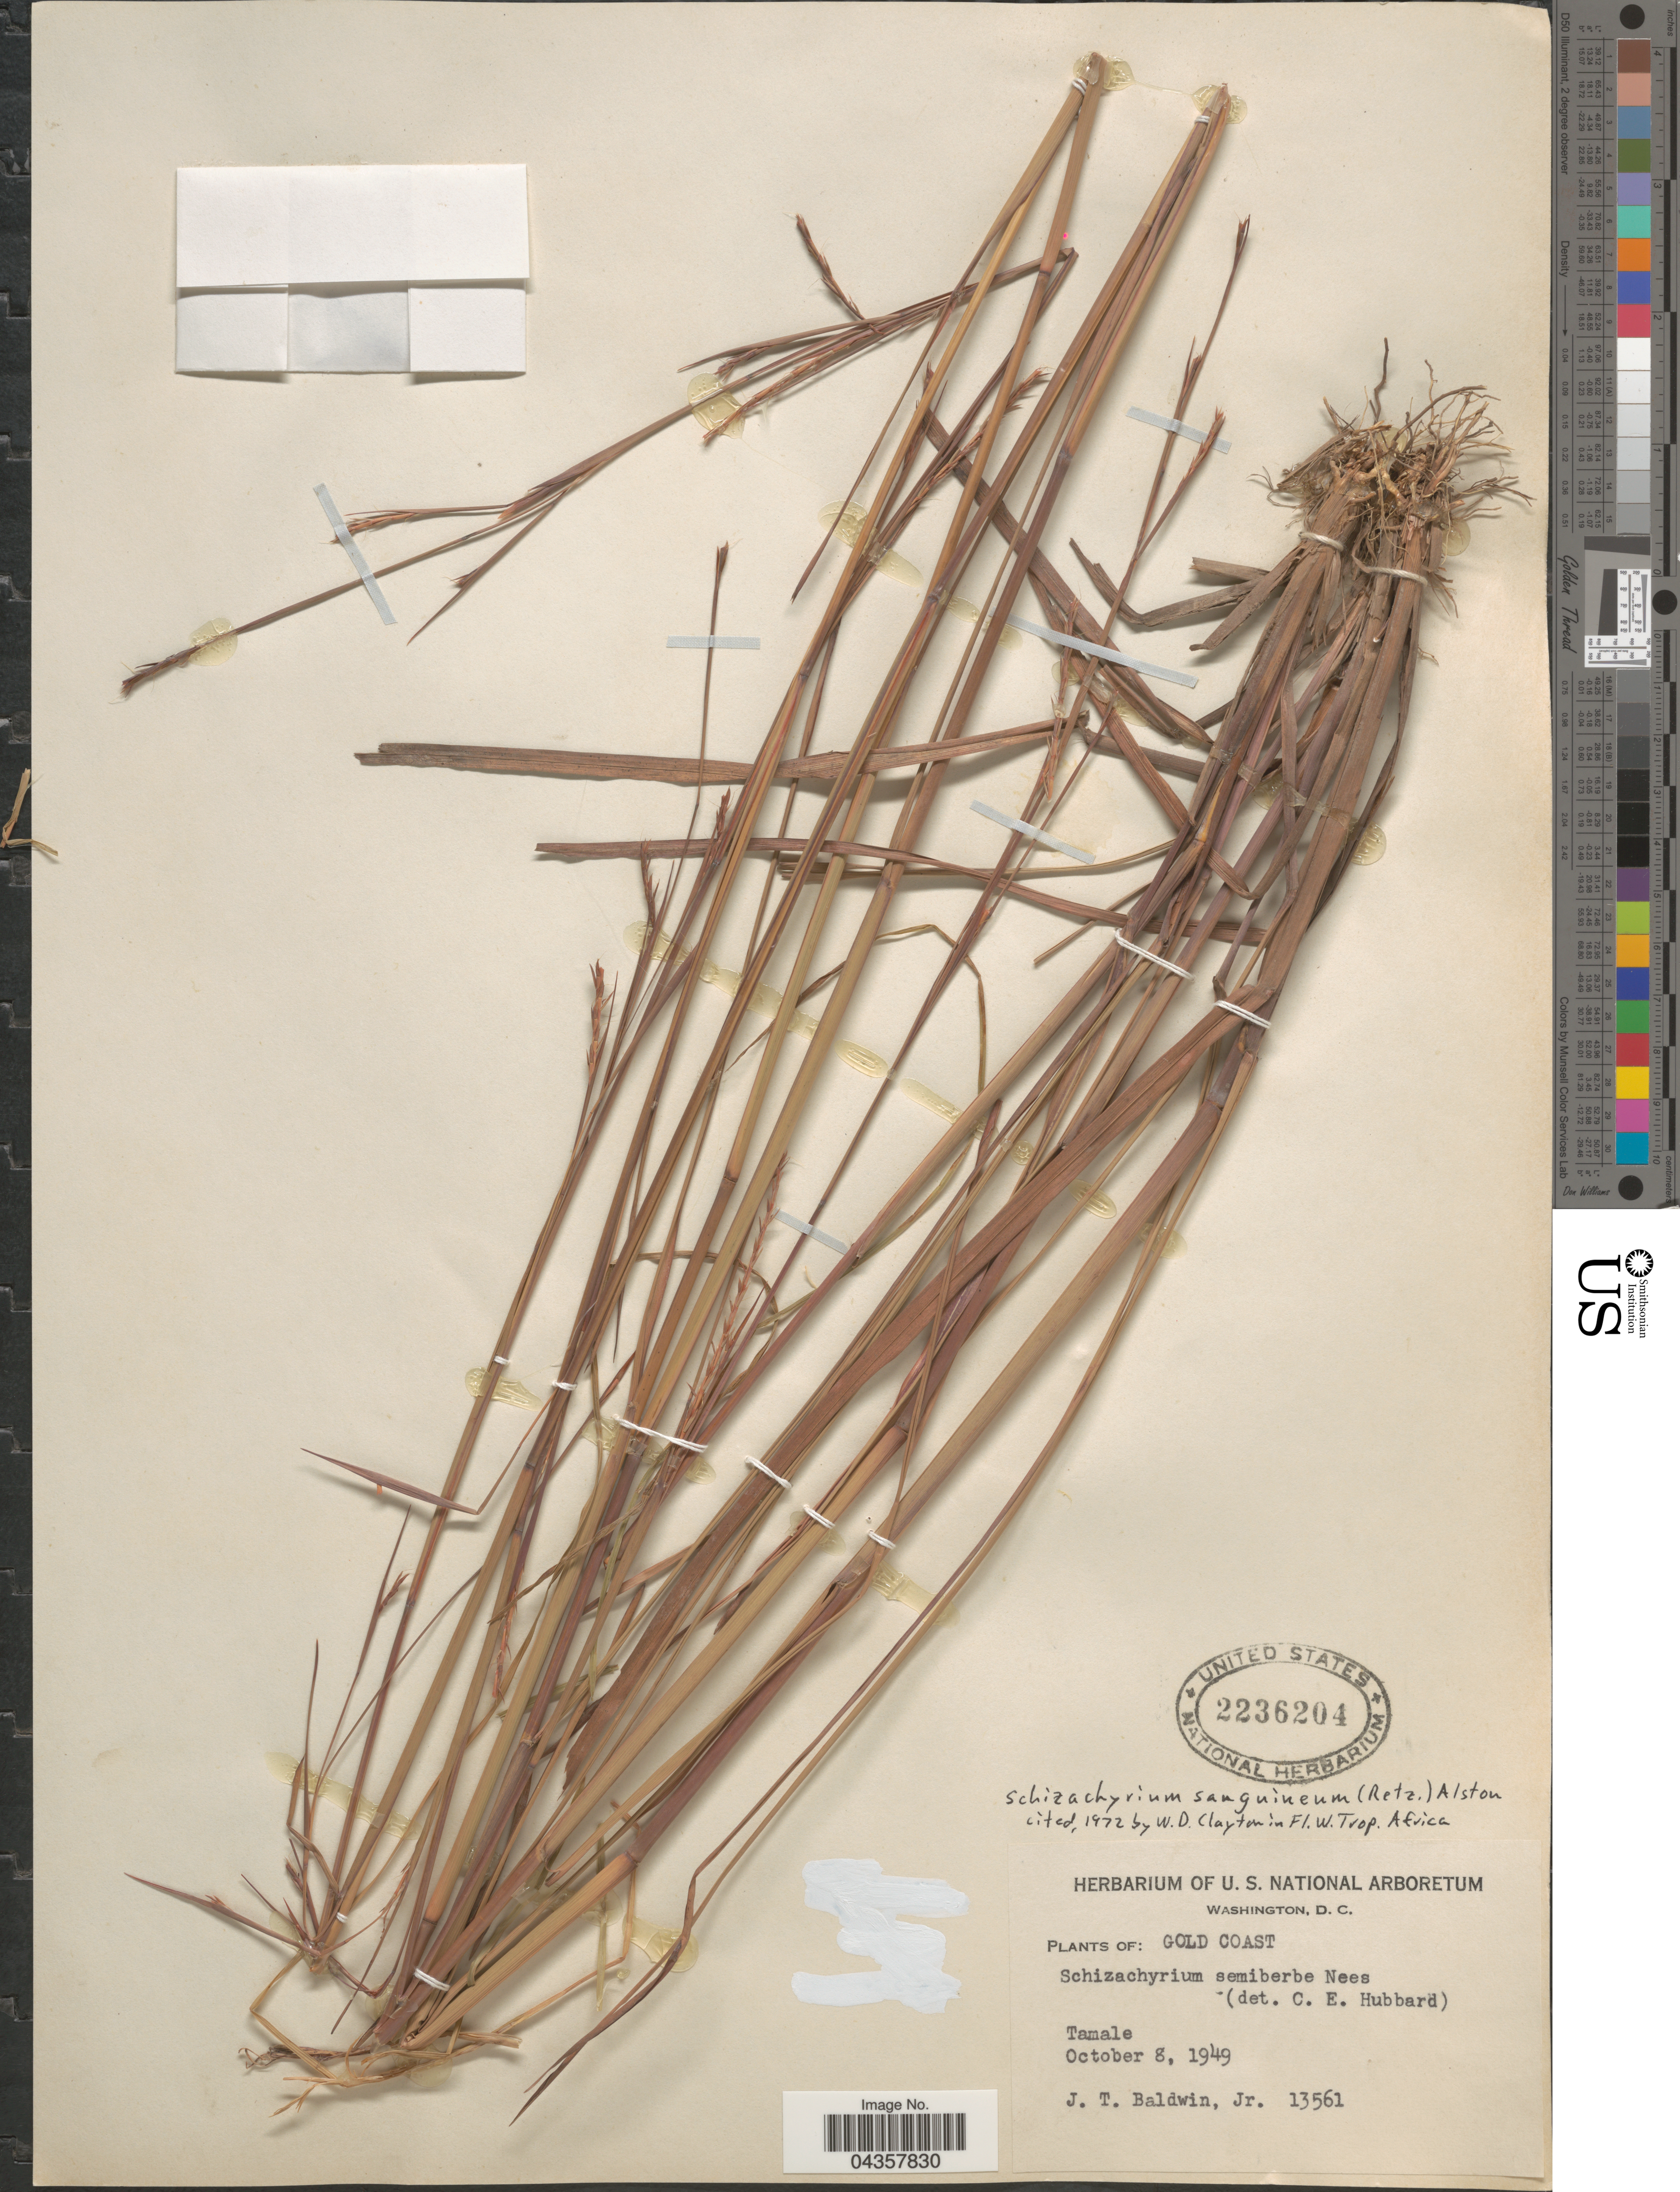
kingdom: Plantae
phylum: Tracheophyta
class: Liliopsida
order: Poales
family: Poaceae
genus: Schizachyrium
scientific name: Schizachyrium sanguineum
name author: (Retz.) Alston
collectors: J. T. Baldwin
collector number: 13561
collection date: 1949-10-08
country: Ghana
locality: Gold Coast. Tamale.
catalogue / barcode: US 2236204